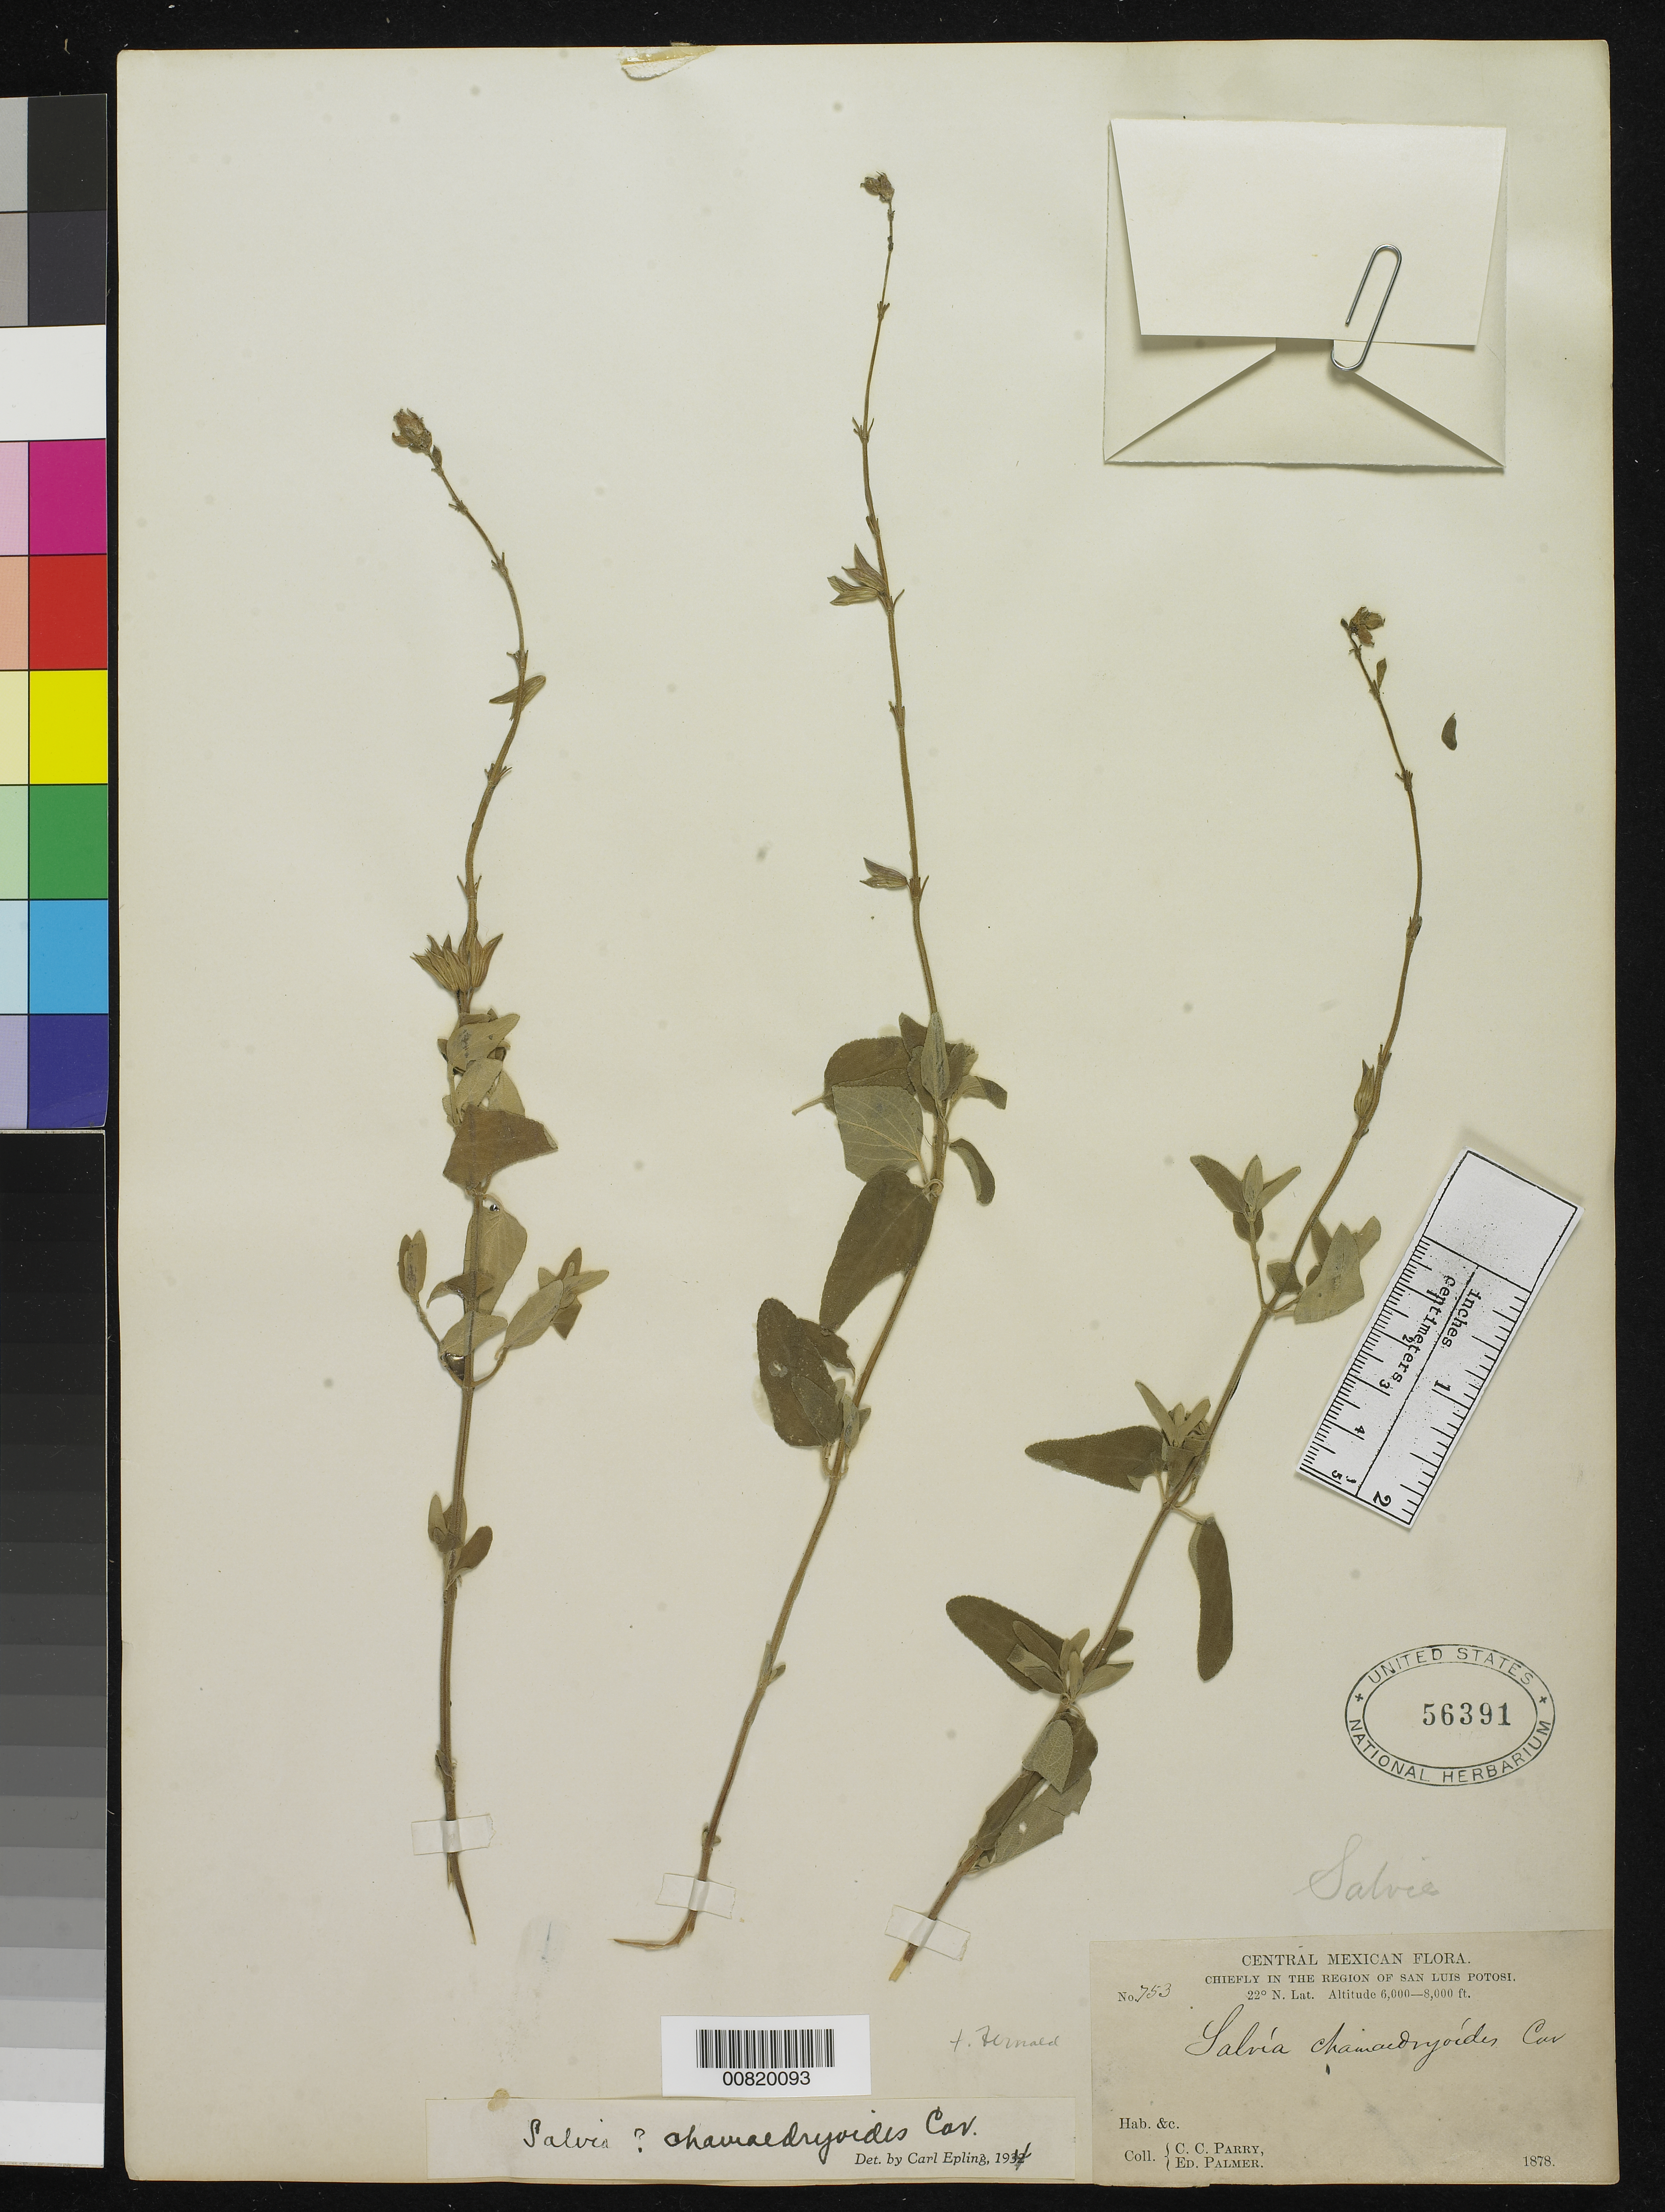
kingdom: Plantae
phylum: Tracheophyta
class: Magnoliopsida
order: Lamiales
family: Lamiaceae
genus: Salvia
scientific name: Salvia chamaedryoides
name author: Cav.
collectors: C. C. Parry & E. Palmer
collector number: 753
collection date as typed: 1878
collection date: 1878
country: Mexico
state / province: San Luis Potosí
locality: Chiefly in the region of San Luis Potosí.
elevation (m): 1829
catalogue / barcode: US 56391